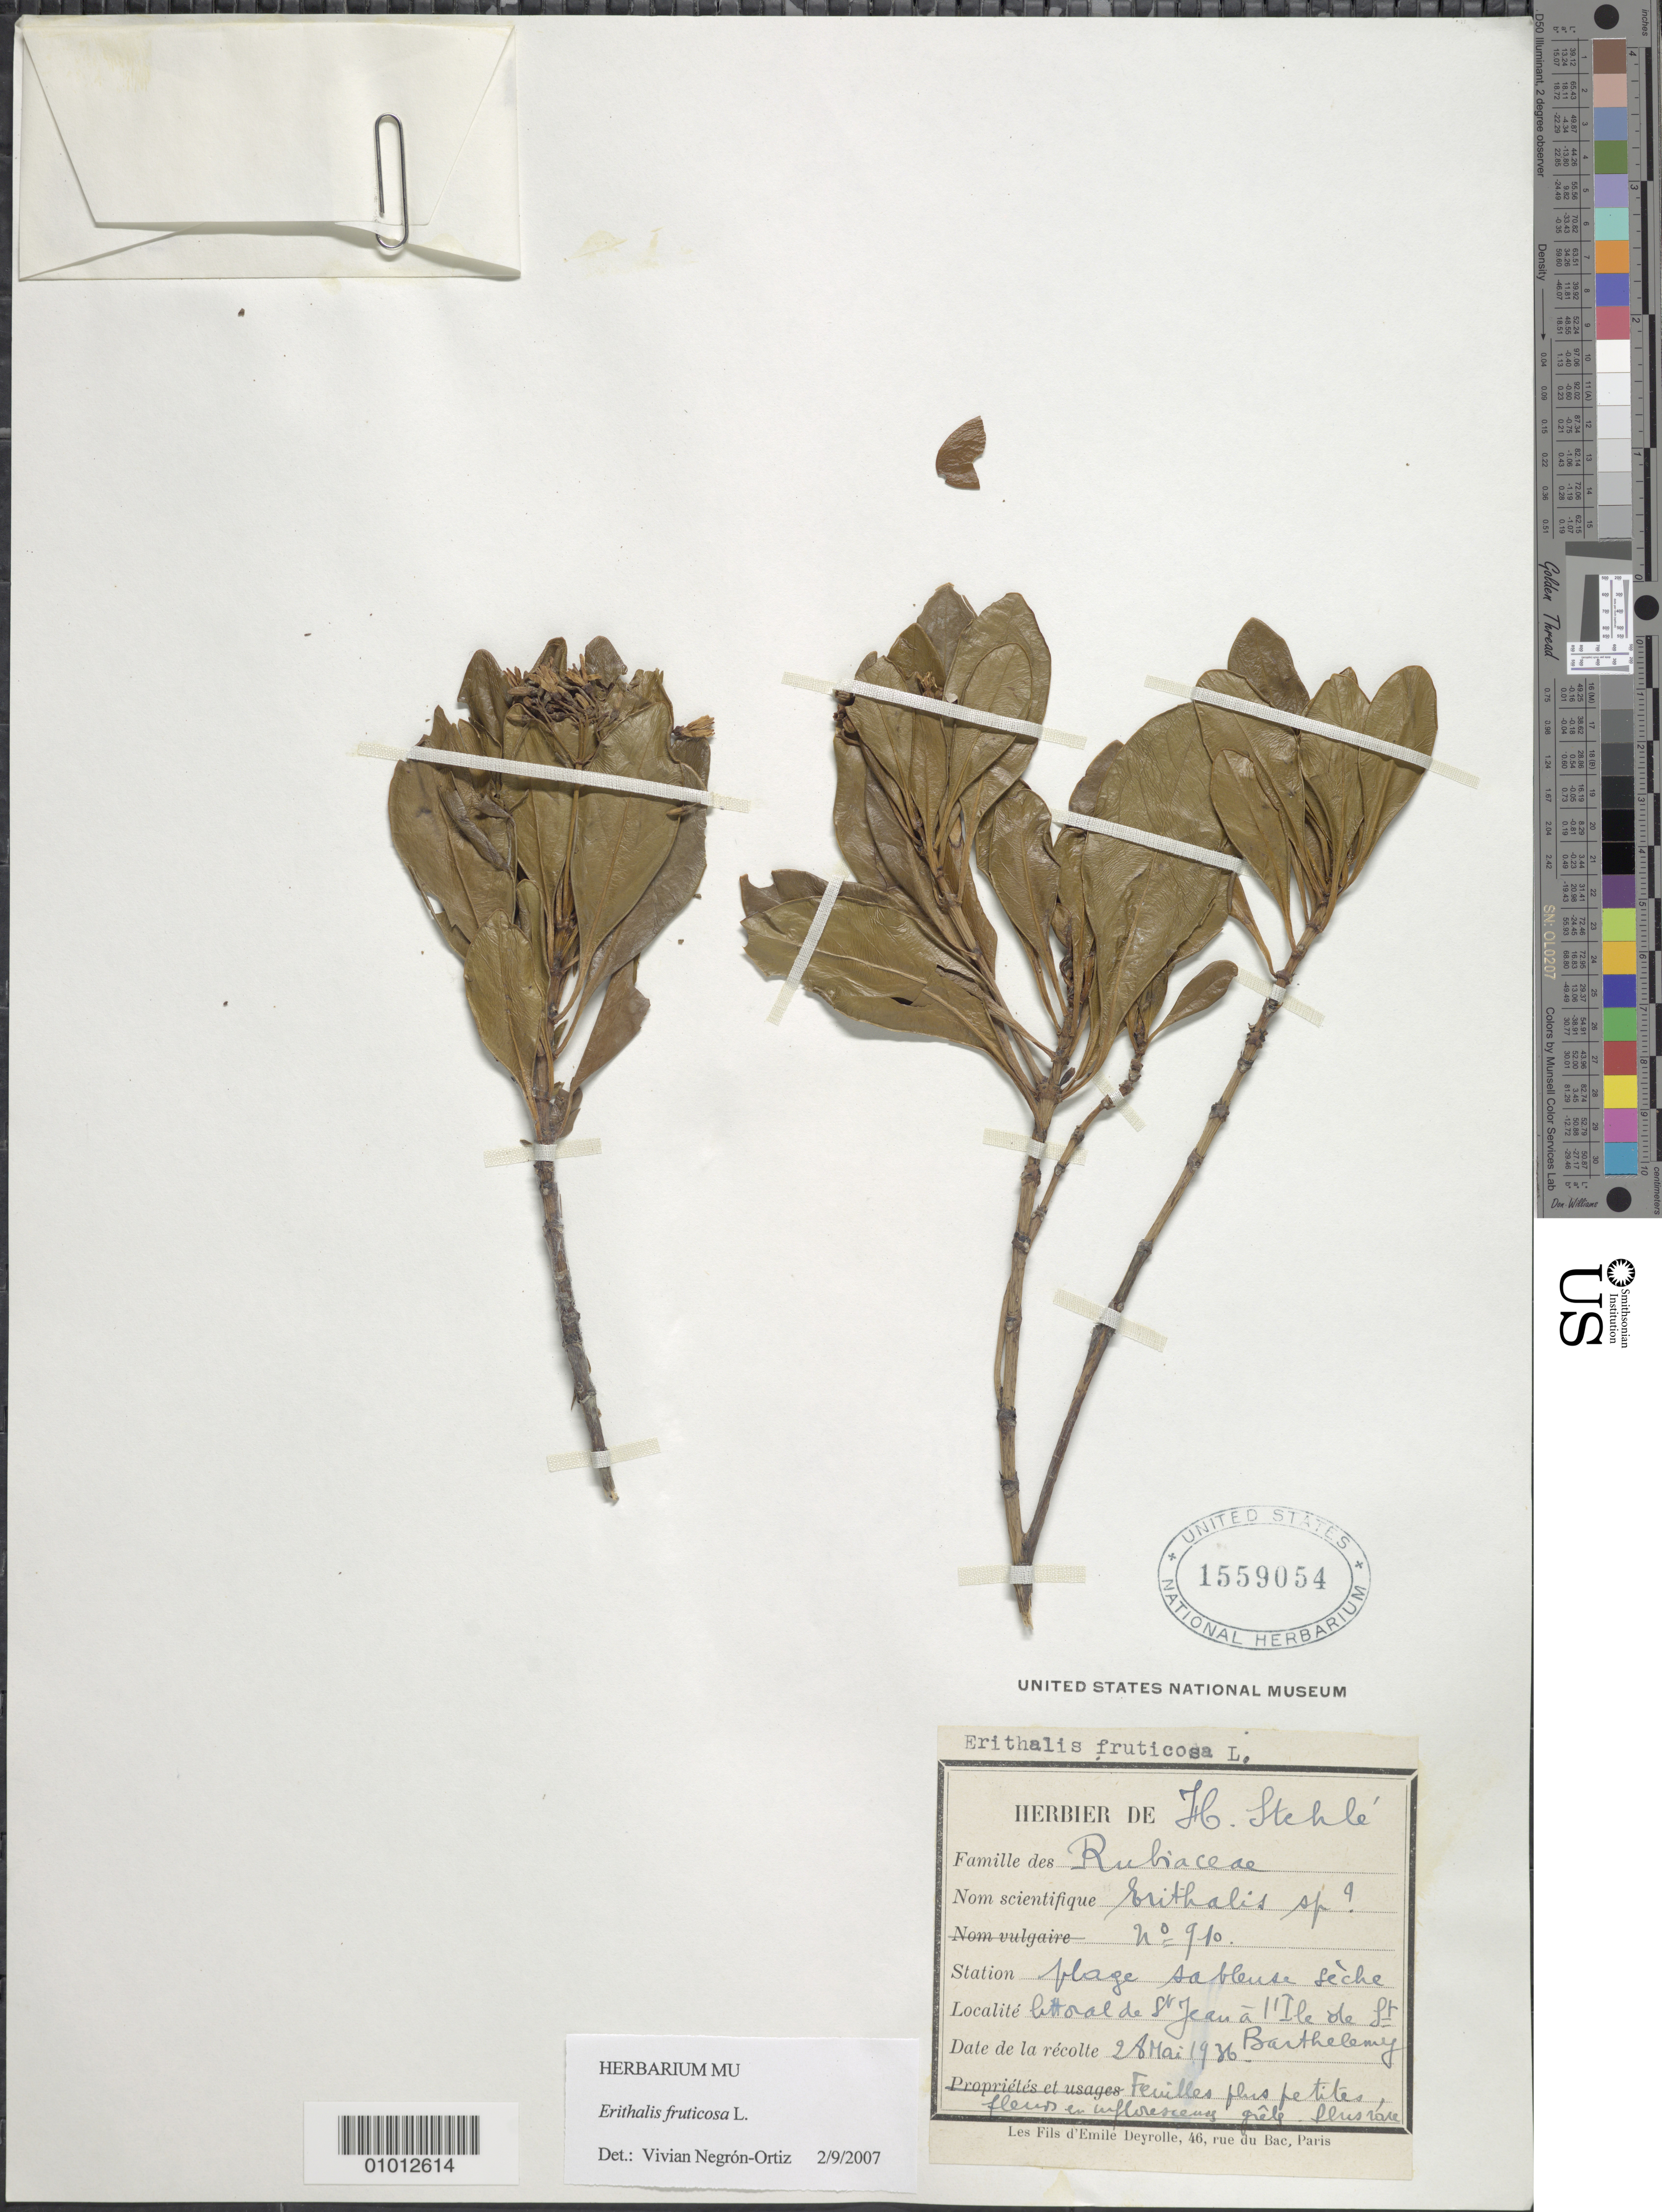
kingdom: Plantae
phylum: Tracheophyta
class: Magnoliopsida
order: Gentianales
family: Rubiaceae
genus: Erithalis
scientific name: Erithalis fruticosa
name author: L.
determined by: Negrón-Ortiz, V.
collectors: H. Stehlé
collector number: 910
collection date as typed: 28 May 1936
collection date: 1936-05-28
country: Saint Barthélemy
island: St. Barthélemy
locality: Littoral de St. Jean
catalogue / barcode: US 1559054